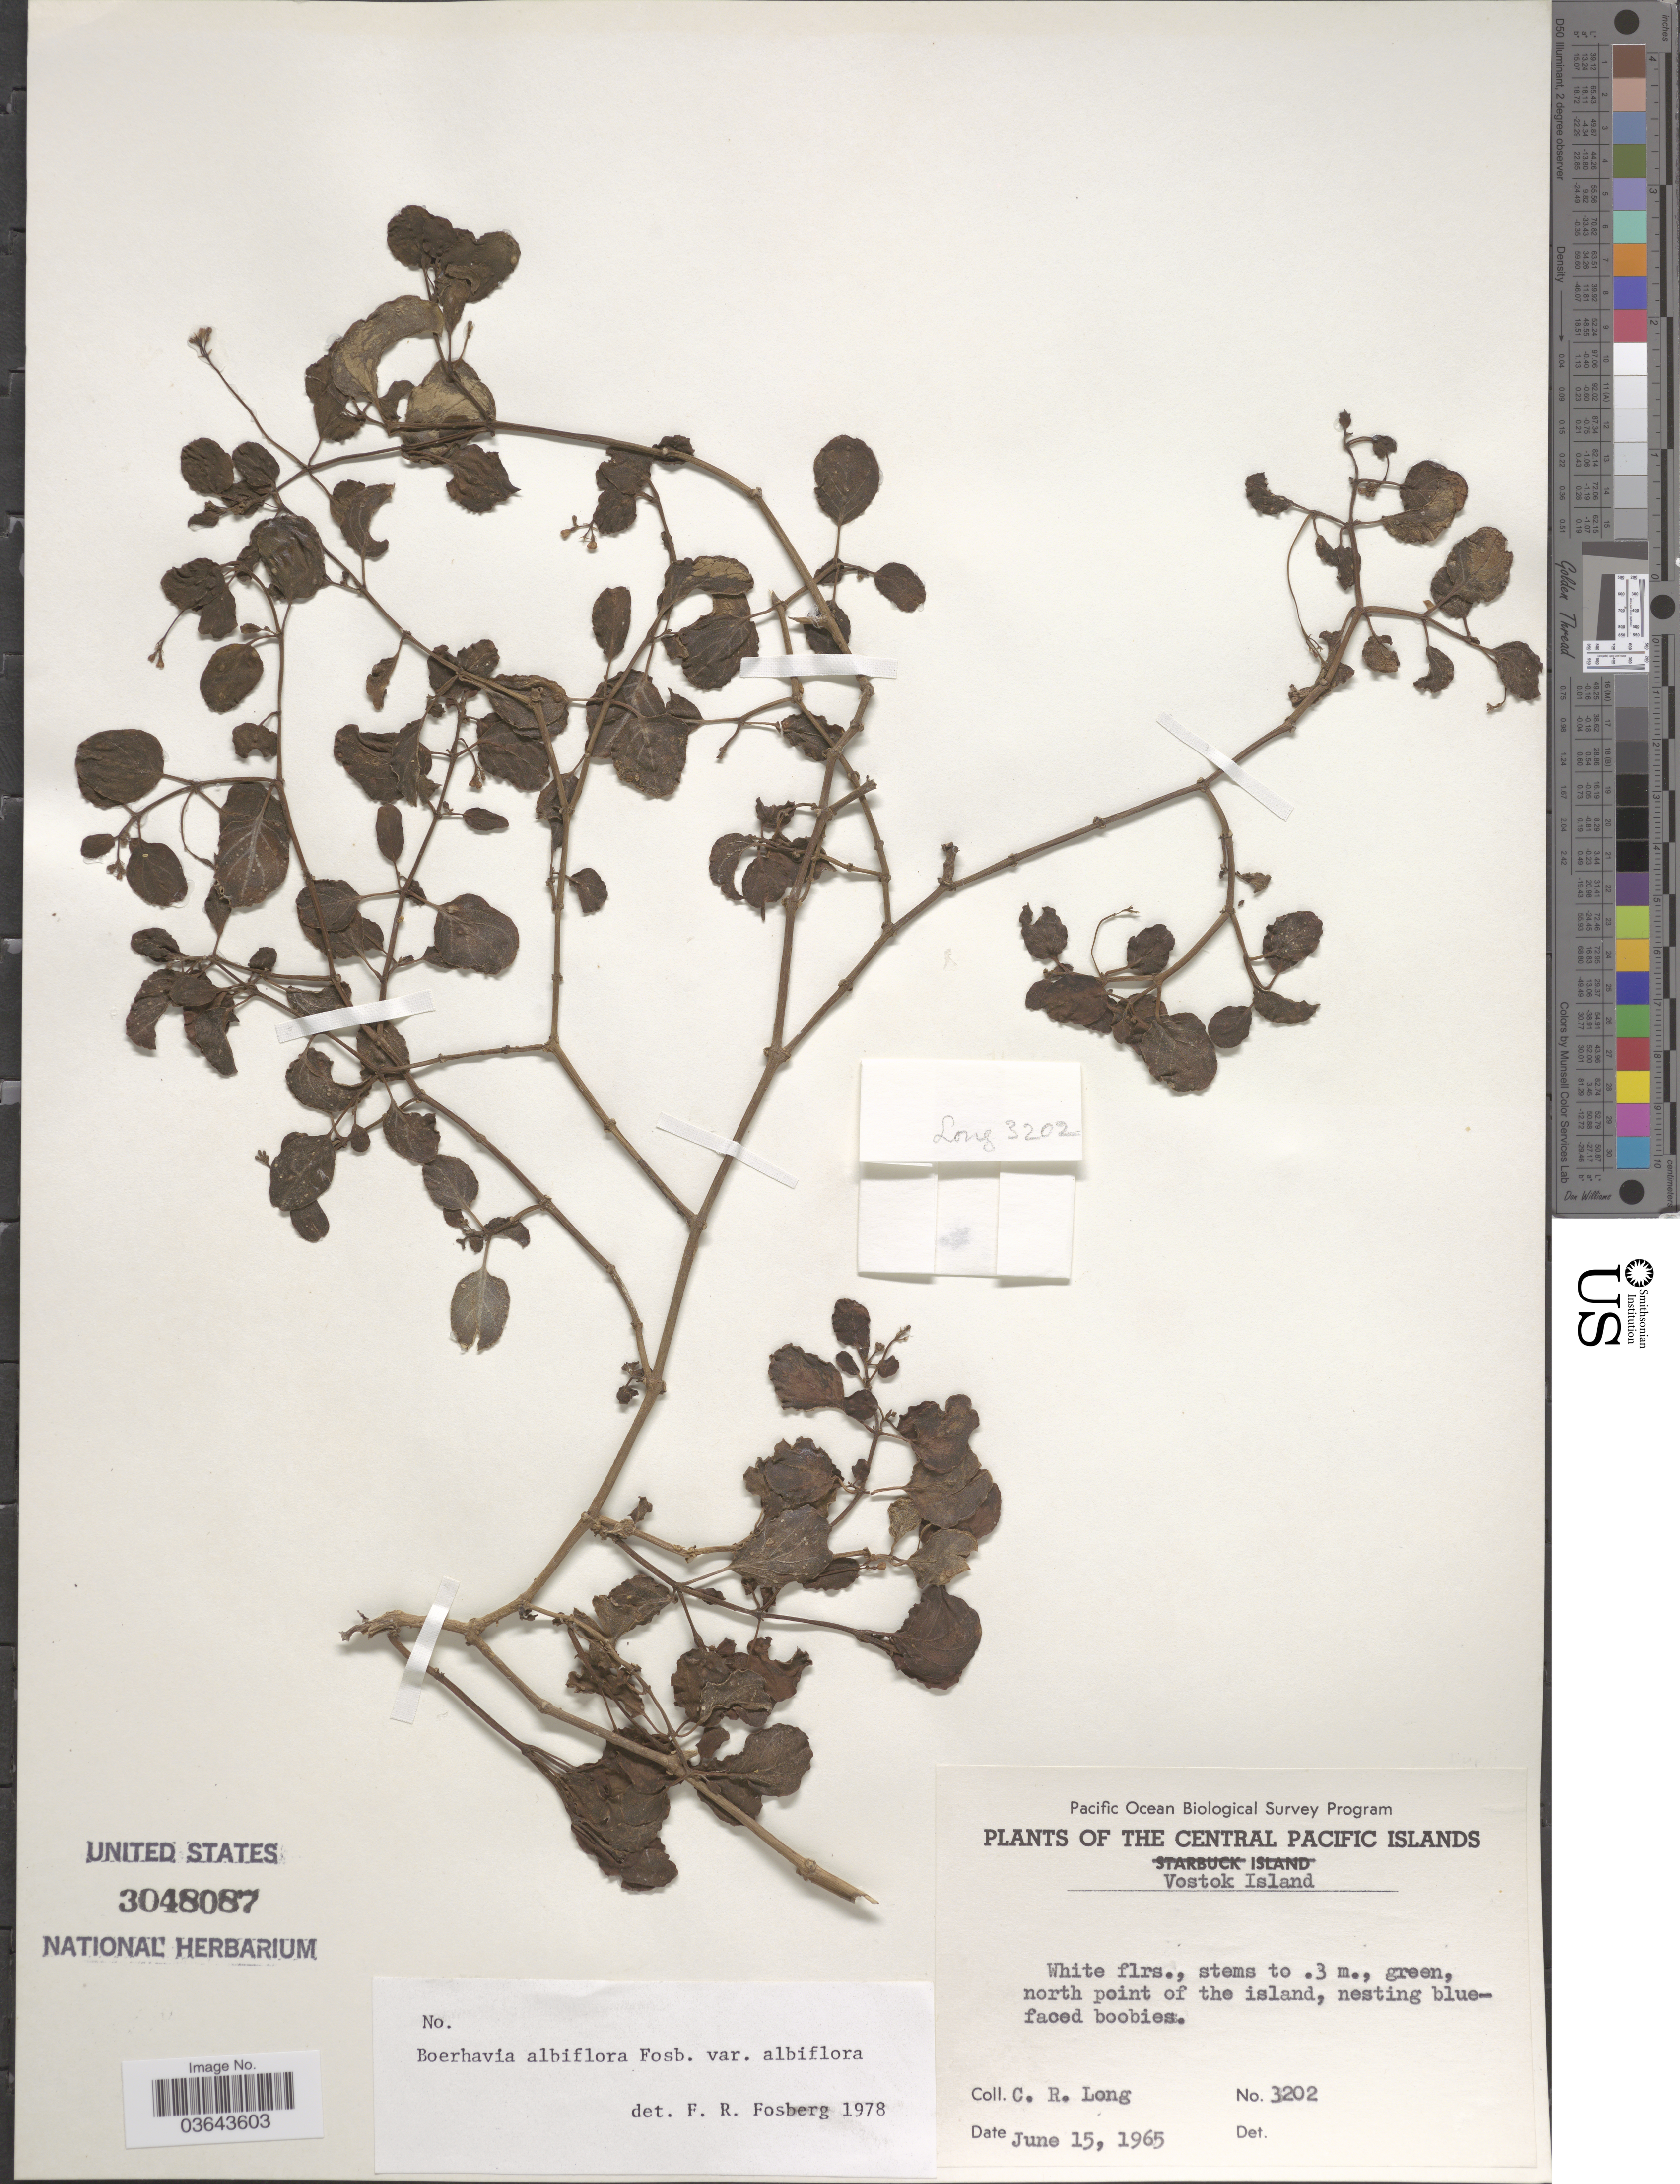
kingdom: Plantae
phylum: Tracheophyta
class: Magnoliopsida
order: Caryophyllales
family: Nyctaginaceae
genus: Boerhavia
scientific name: Boerhavia albiflora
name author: Fosberg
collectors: C. R. Long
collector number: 3202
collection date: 1965-06-15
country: Kiribati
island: Vostok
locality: The Central Pacific Islands. Vostok Island. North point of the island.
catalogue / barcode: US 3048087